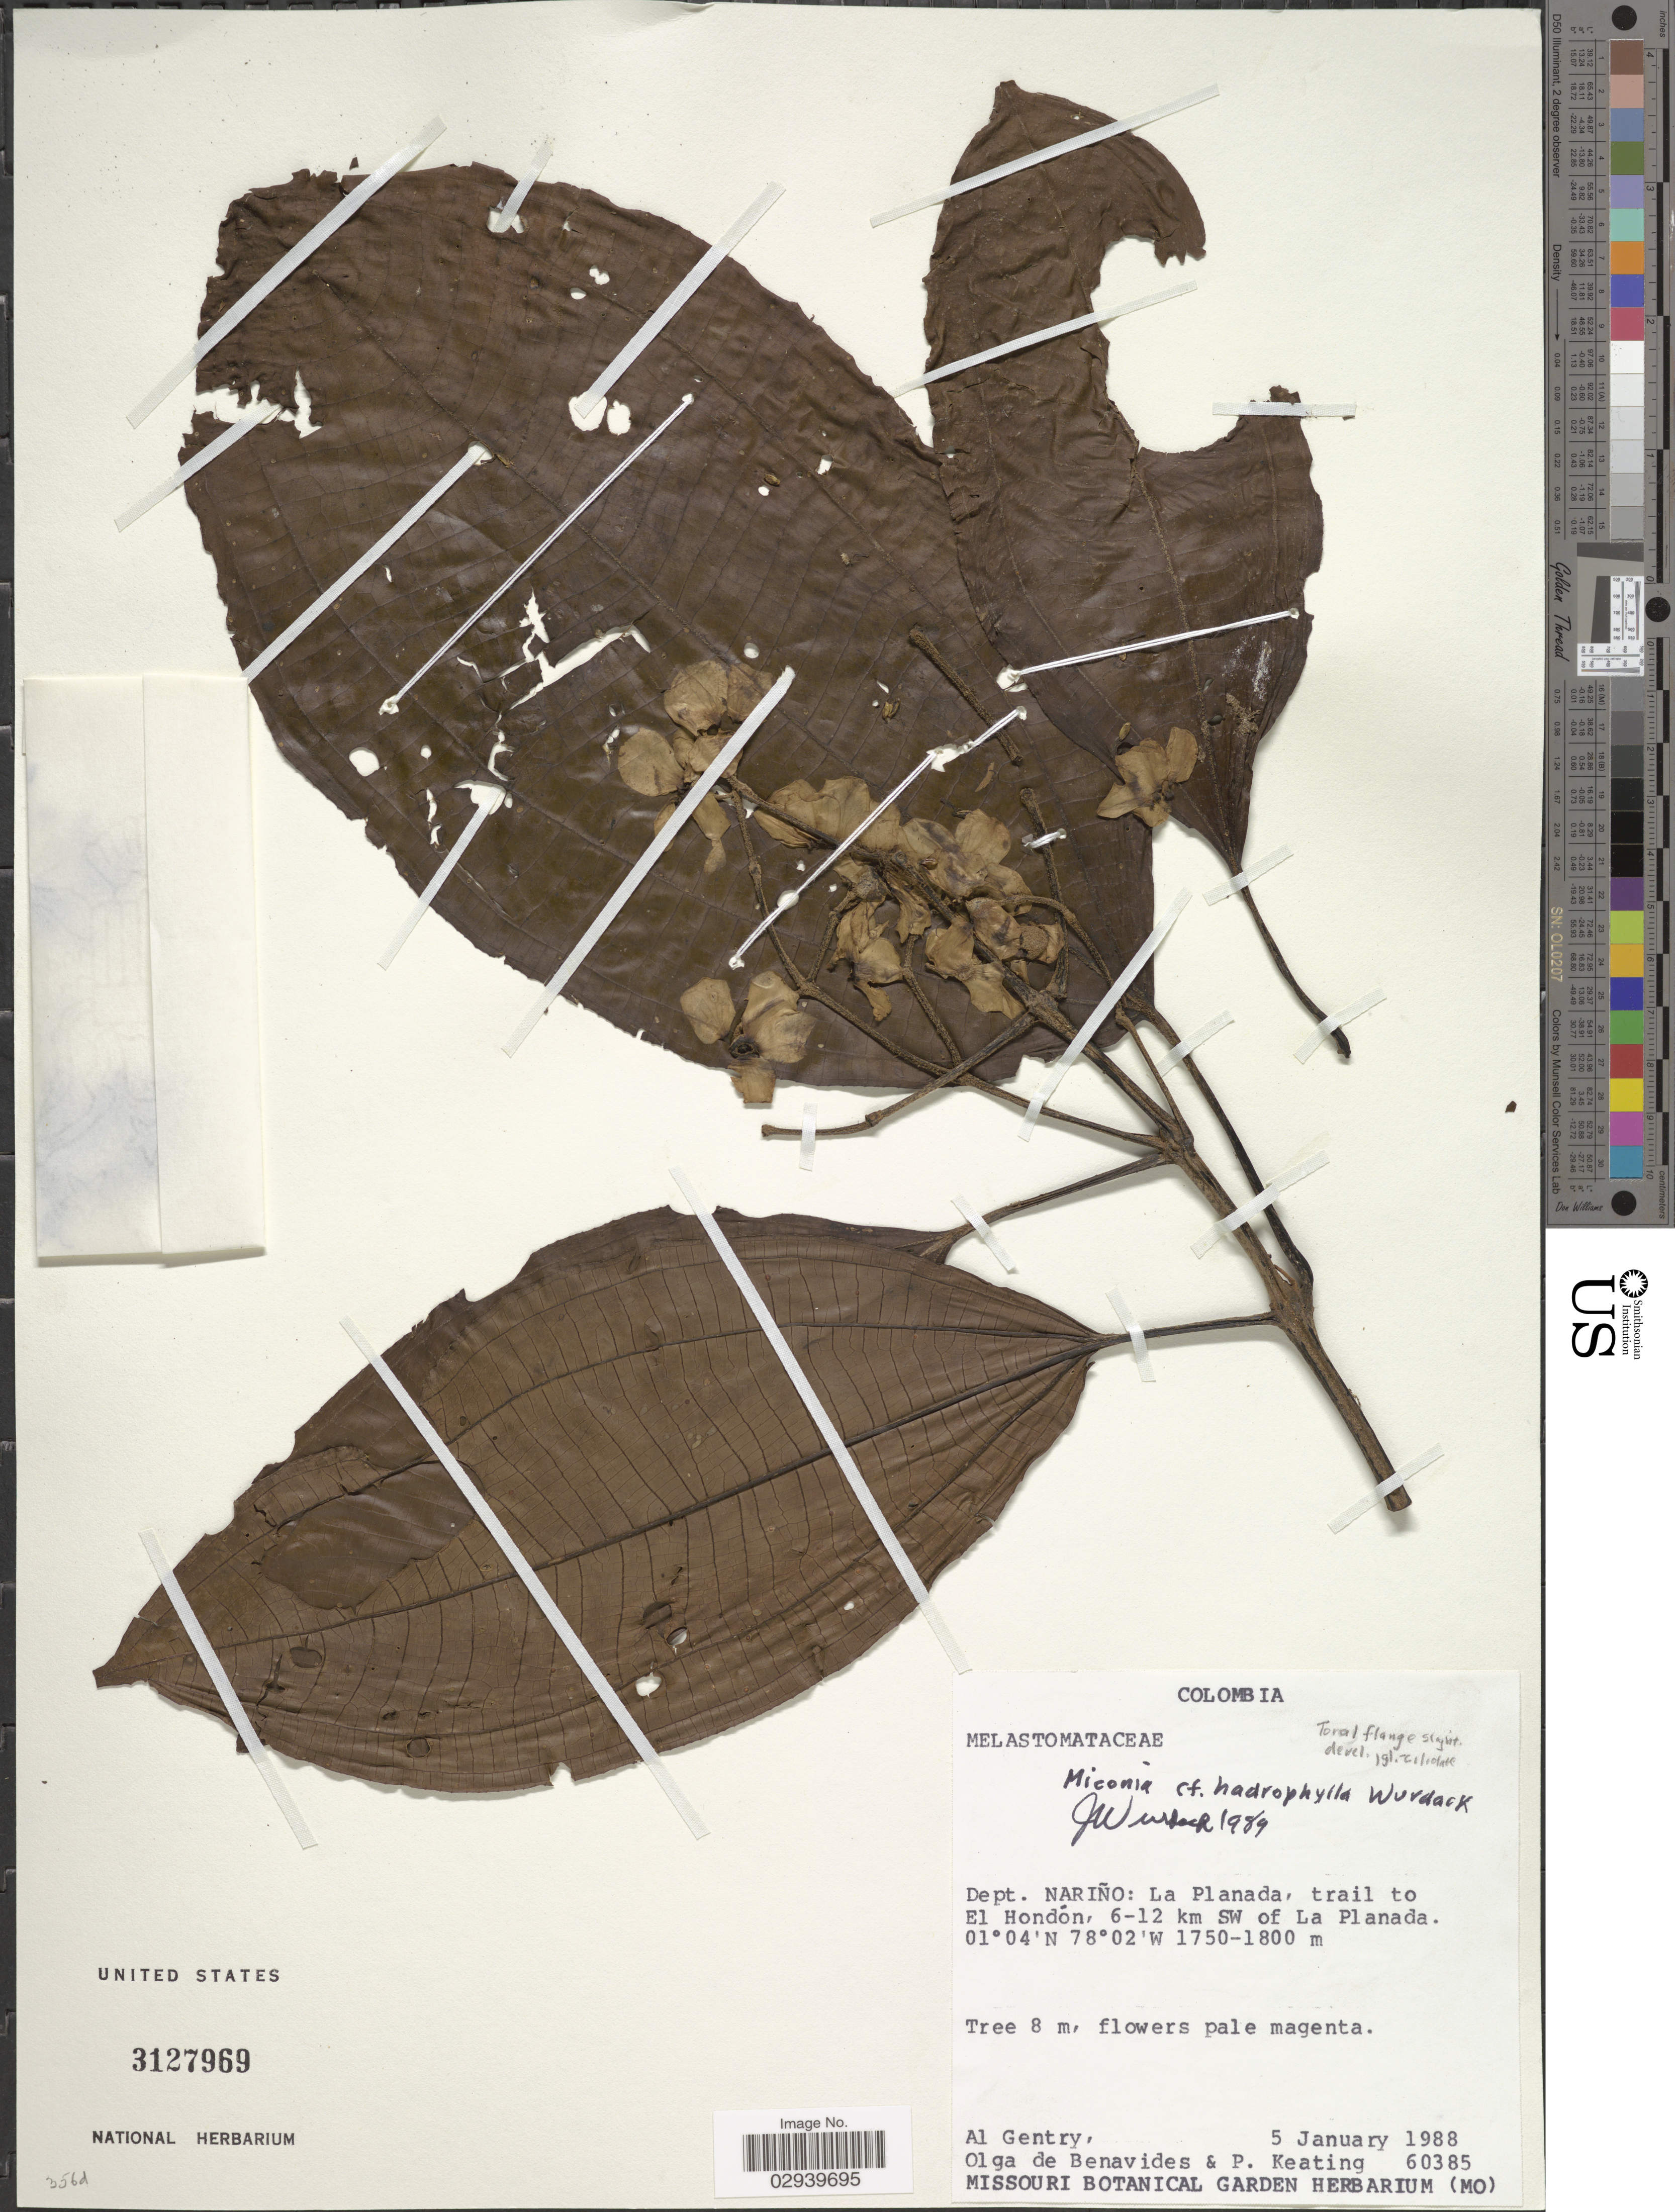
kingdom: Plantae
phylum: Tracheophyta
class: Magnoliopsida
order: Myrtales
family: Melastomataceae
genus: Miconia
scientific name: Miconia hadrophylla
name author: Wurdack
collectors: A. H. Gentry, Olga S. de Benavides & P. Keating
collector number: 60385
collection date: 1988-01-05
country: Colombia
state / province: Nariño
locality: Dept. Nariño: La Planda, trail to El Hondón, 6-12 km SW of La Planada.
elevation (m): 1750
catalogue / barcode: US 3127969